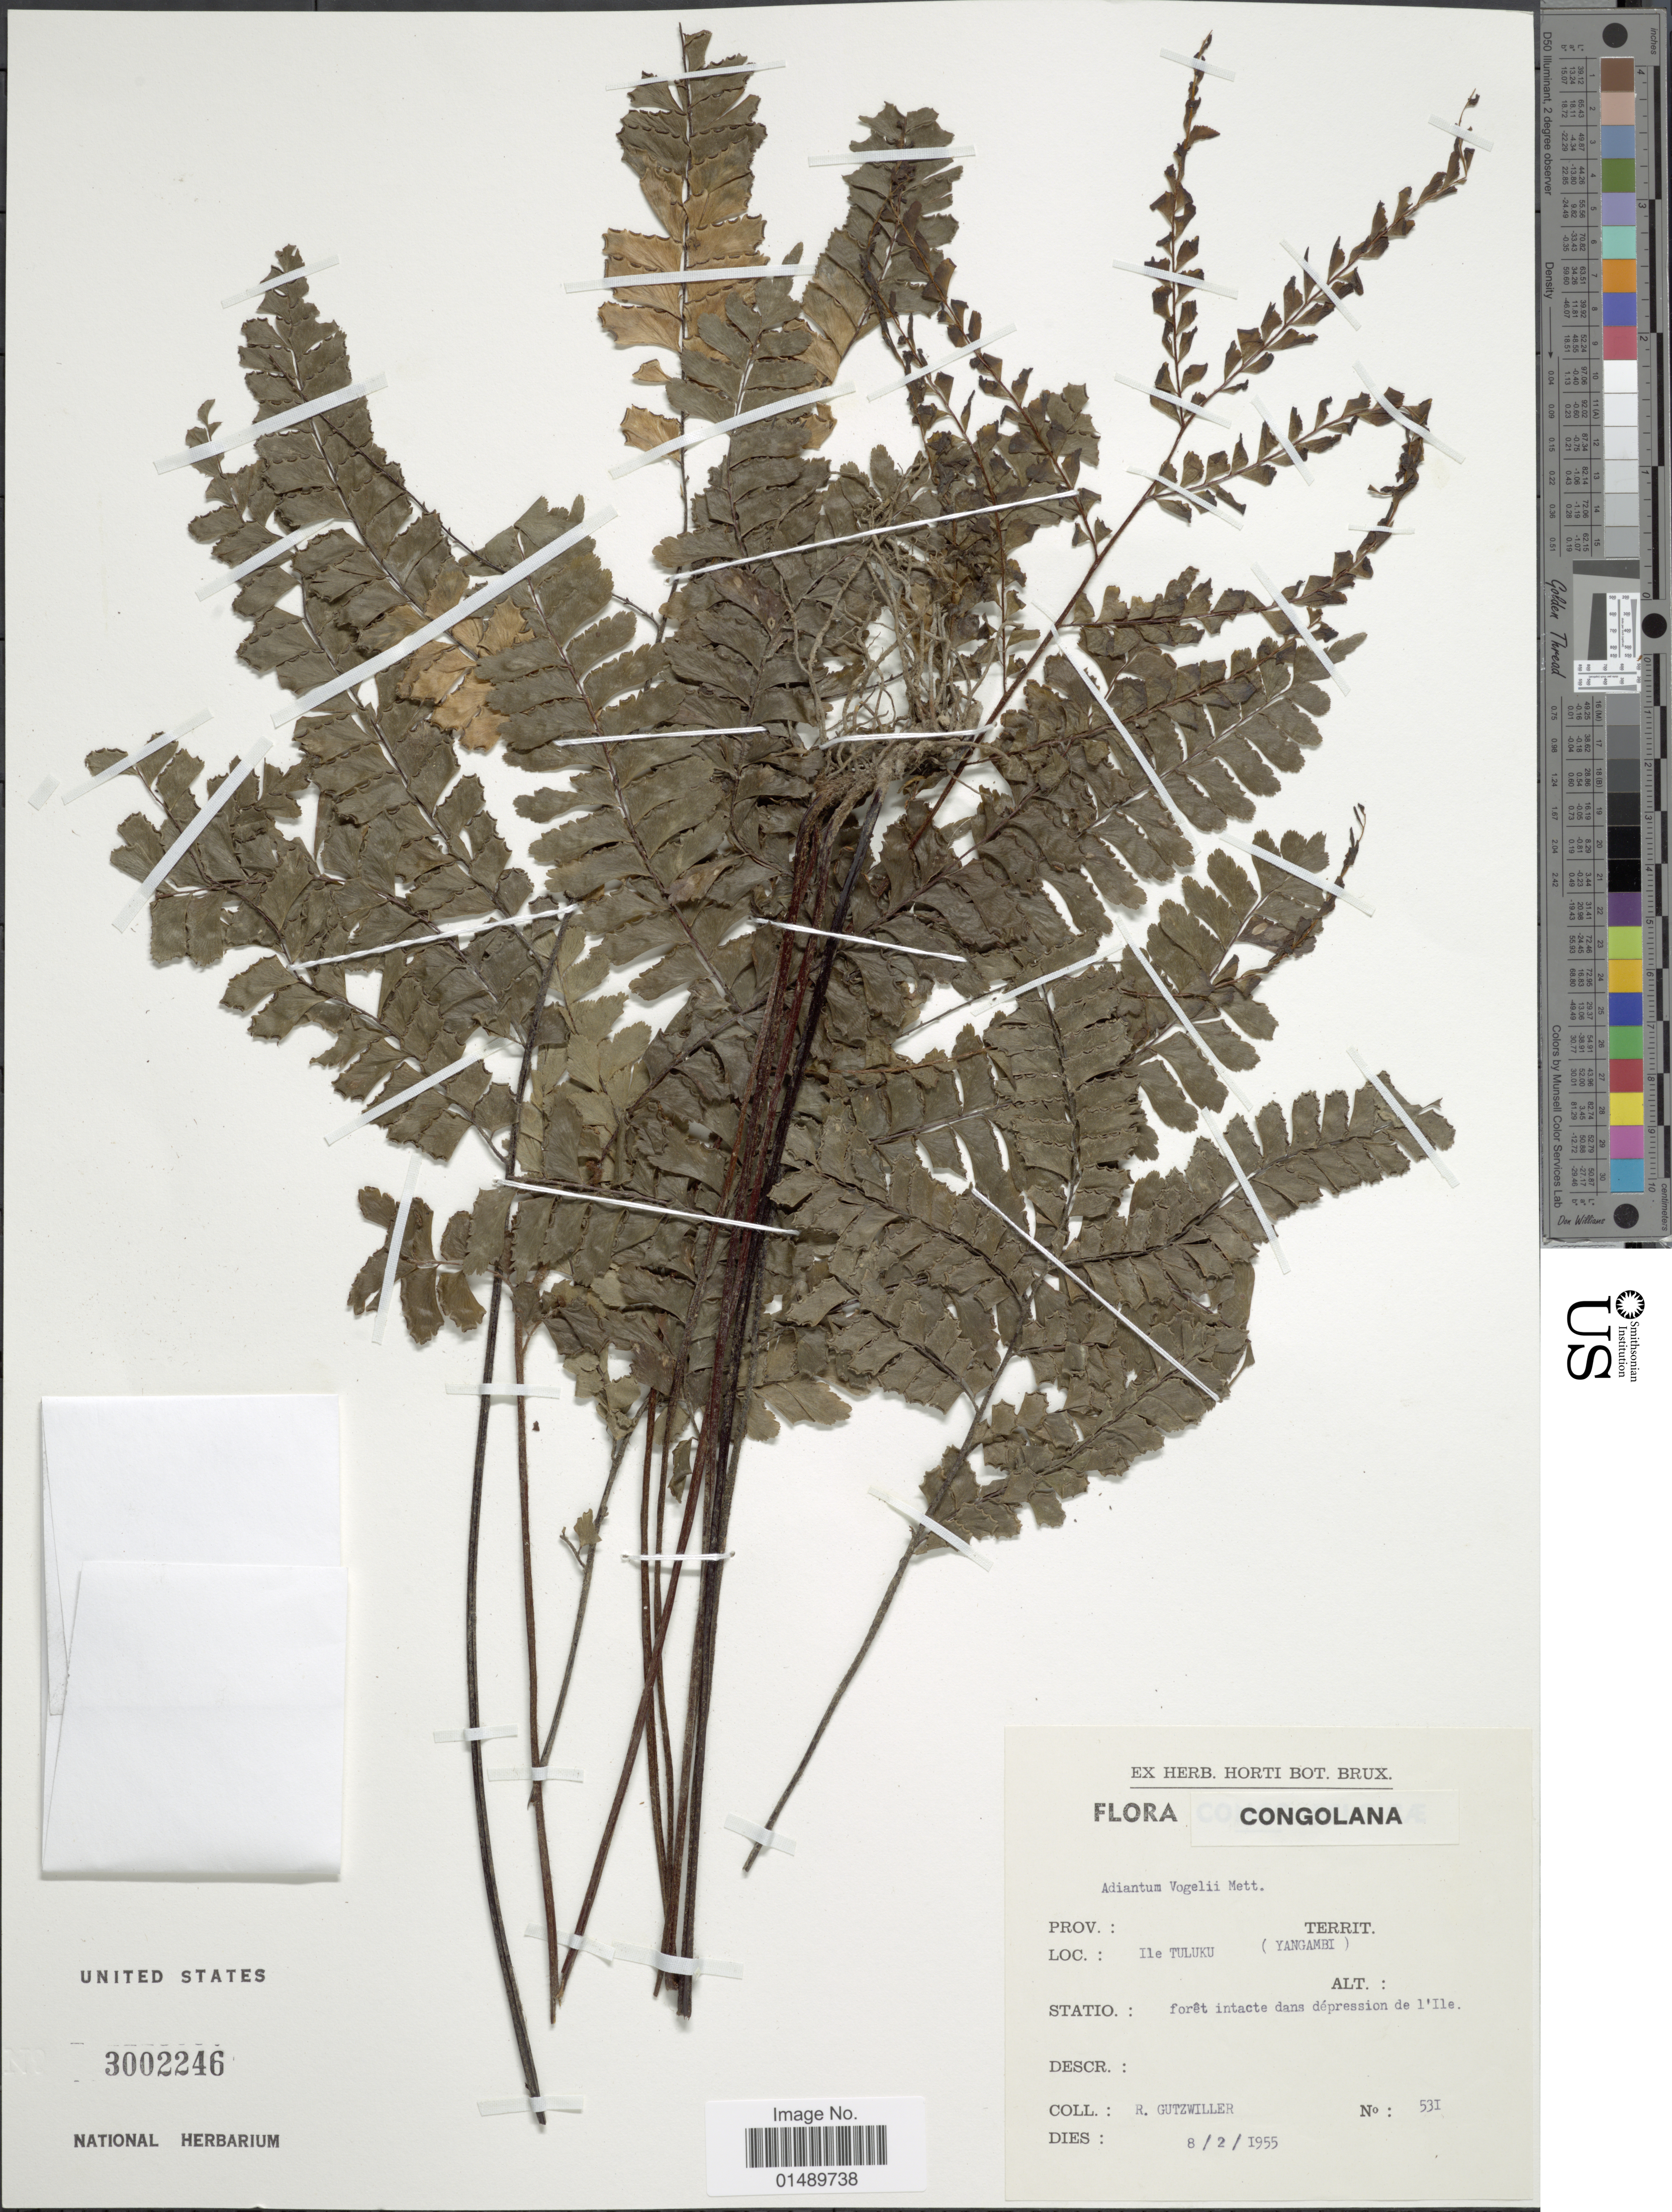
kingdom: Plantae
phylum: Tracheophyta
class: Polypodiopsida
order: Polypodiales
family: Pteridaceae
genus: Adiantum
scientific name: Adiantum vogelii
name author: Mett. ex Keys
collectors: R. Gutzwiller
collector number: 531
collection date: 1955-02-08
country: Congo, Democratic Republic of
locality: Congolana, Ile Tuluku (Yangambi).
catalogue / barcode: US 3002246